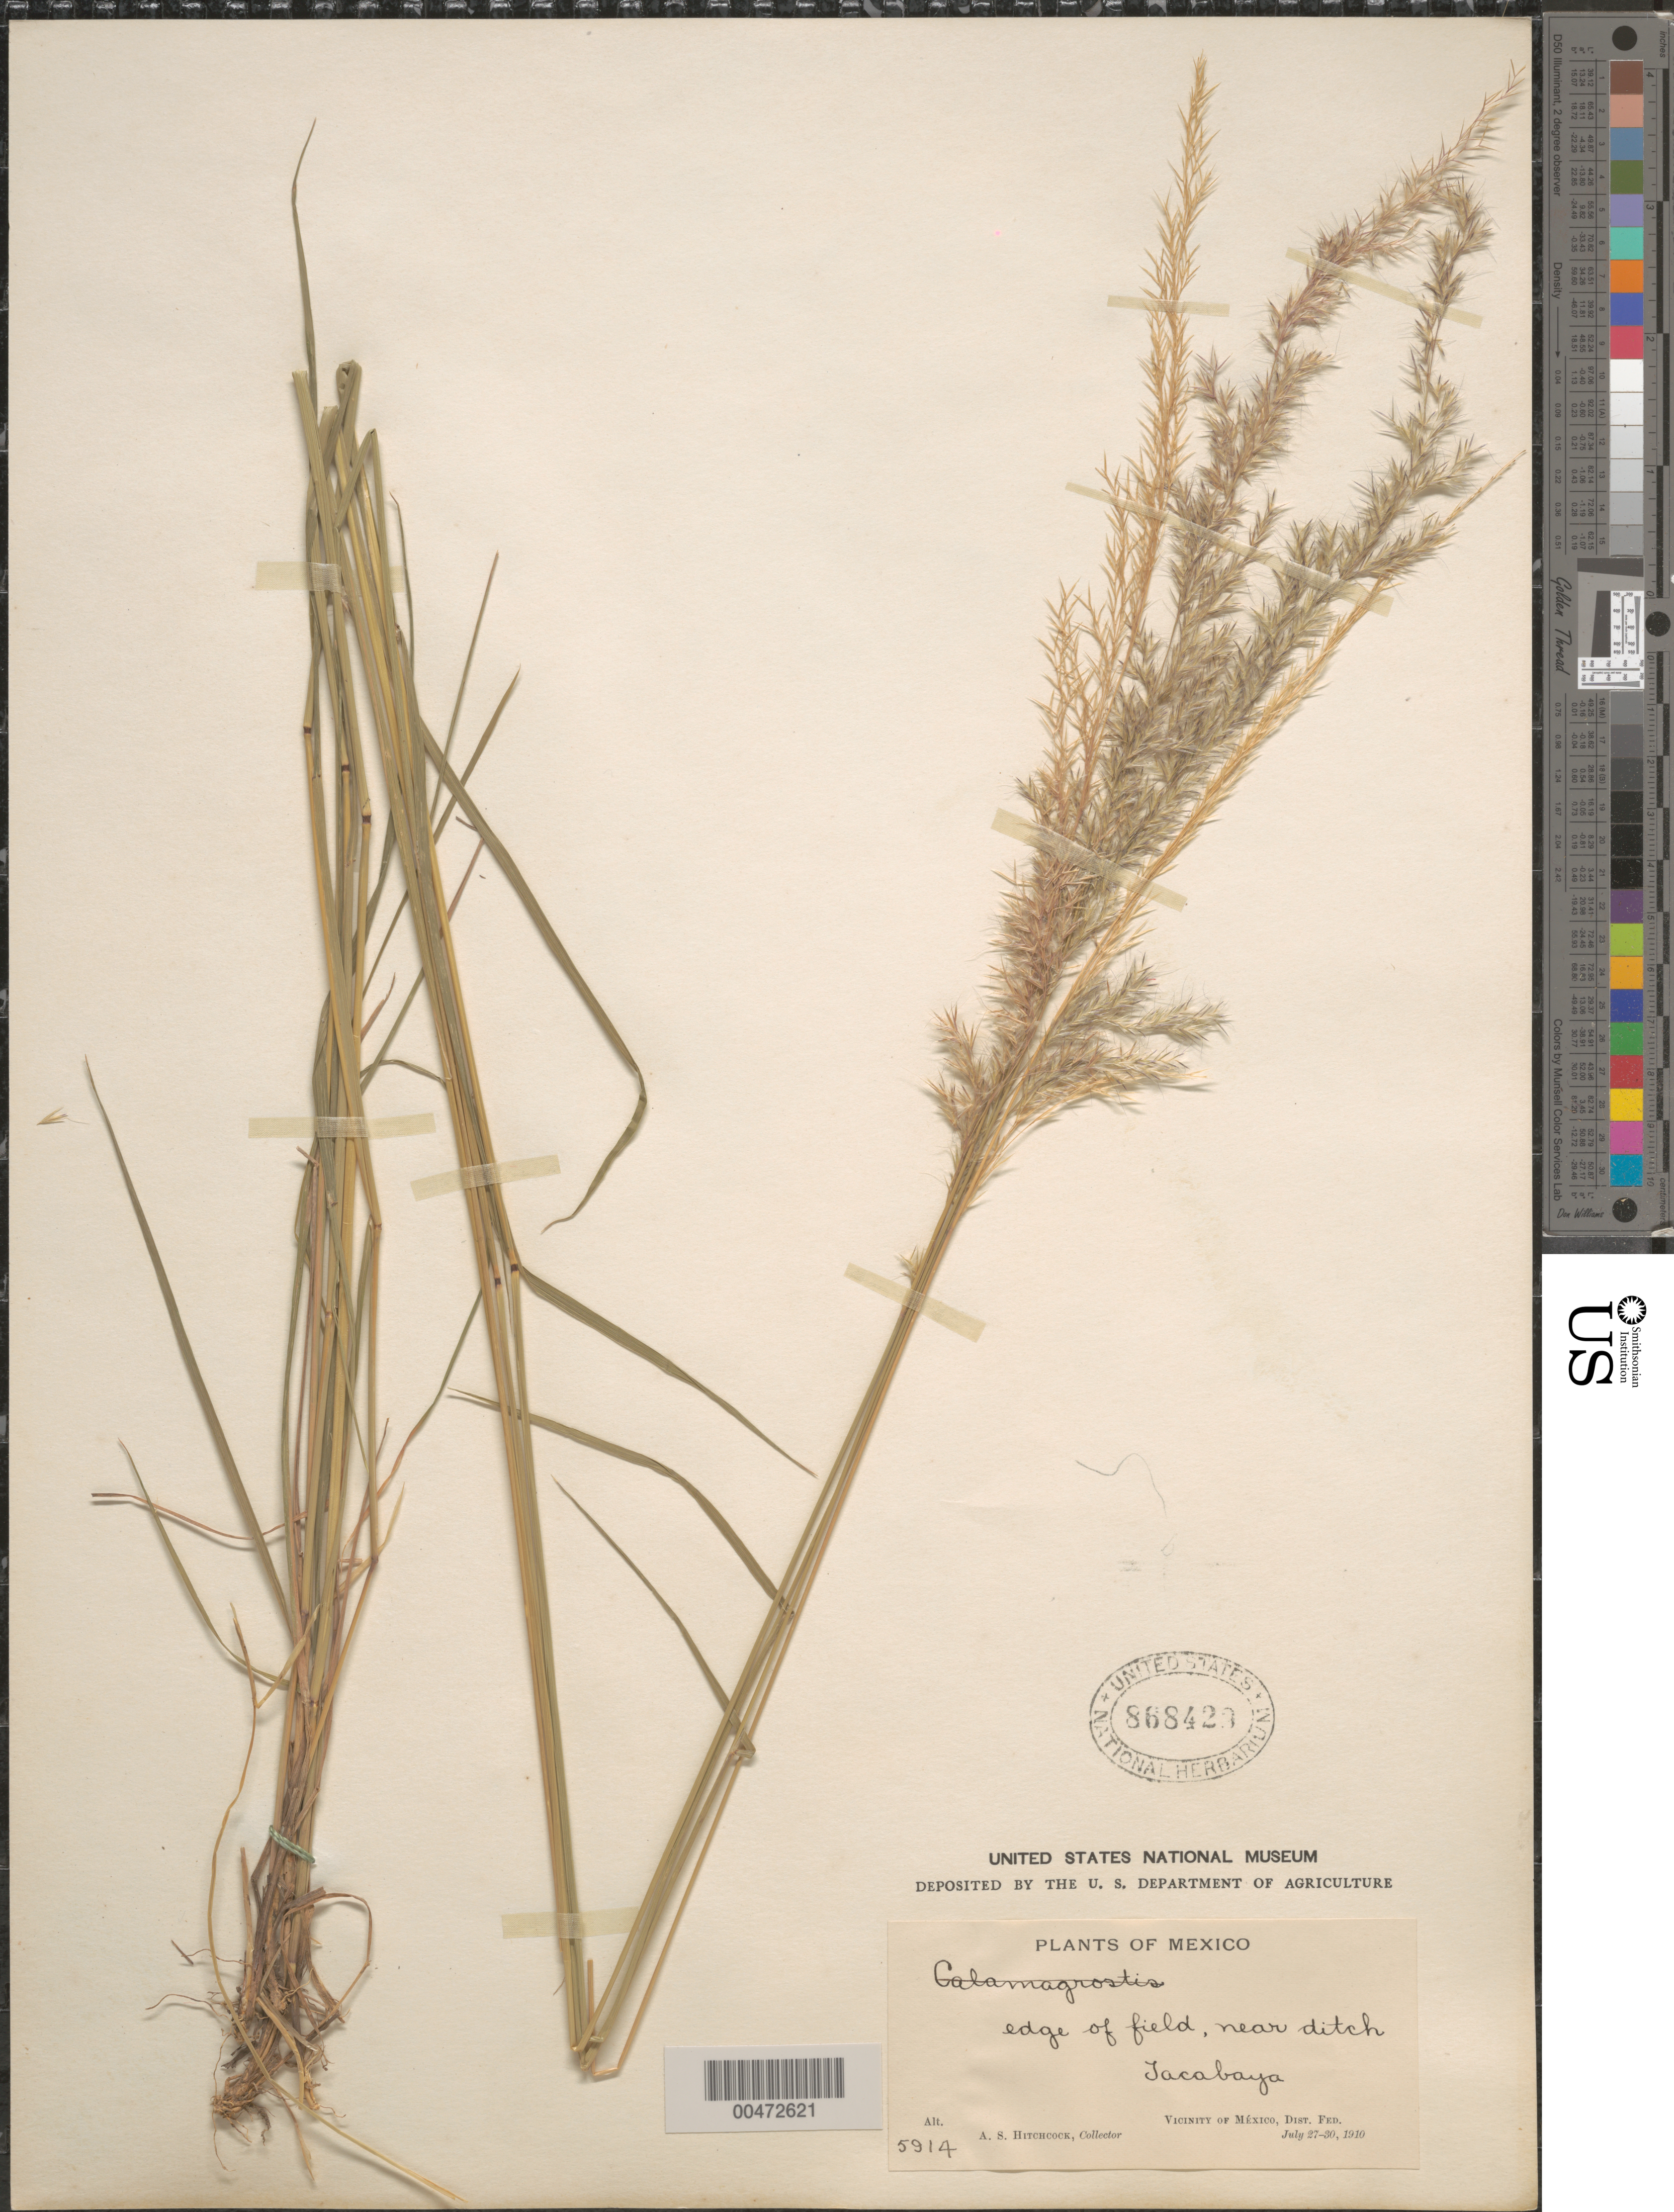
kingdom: Plantae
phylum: Tracheophyta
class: Liliopsida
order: Poales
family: Poaceae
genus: Trisetum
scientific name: Trisetum deyeuxioides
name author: (Kunth) Kunth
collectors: A. S. Hitchcock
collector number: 5914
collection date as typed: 27 Jul 1910 to 30 Jul 1910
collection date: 1910-07-27/1910-07-30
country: Mexico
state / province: Distrito Federal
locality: Tacabaya, vicinity of Mexico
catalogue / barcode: US 868429